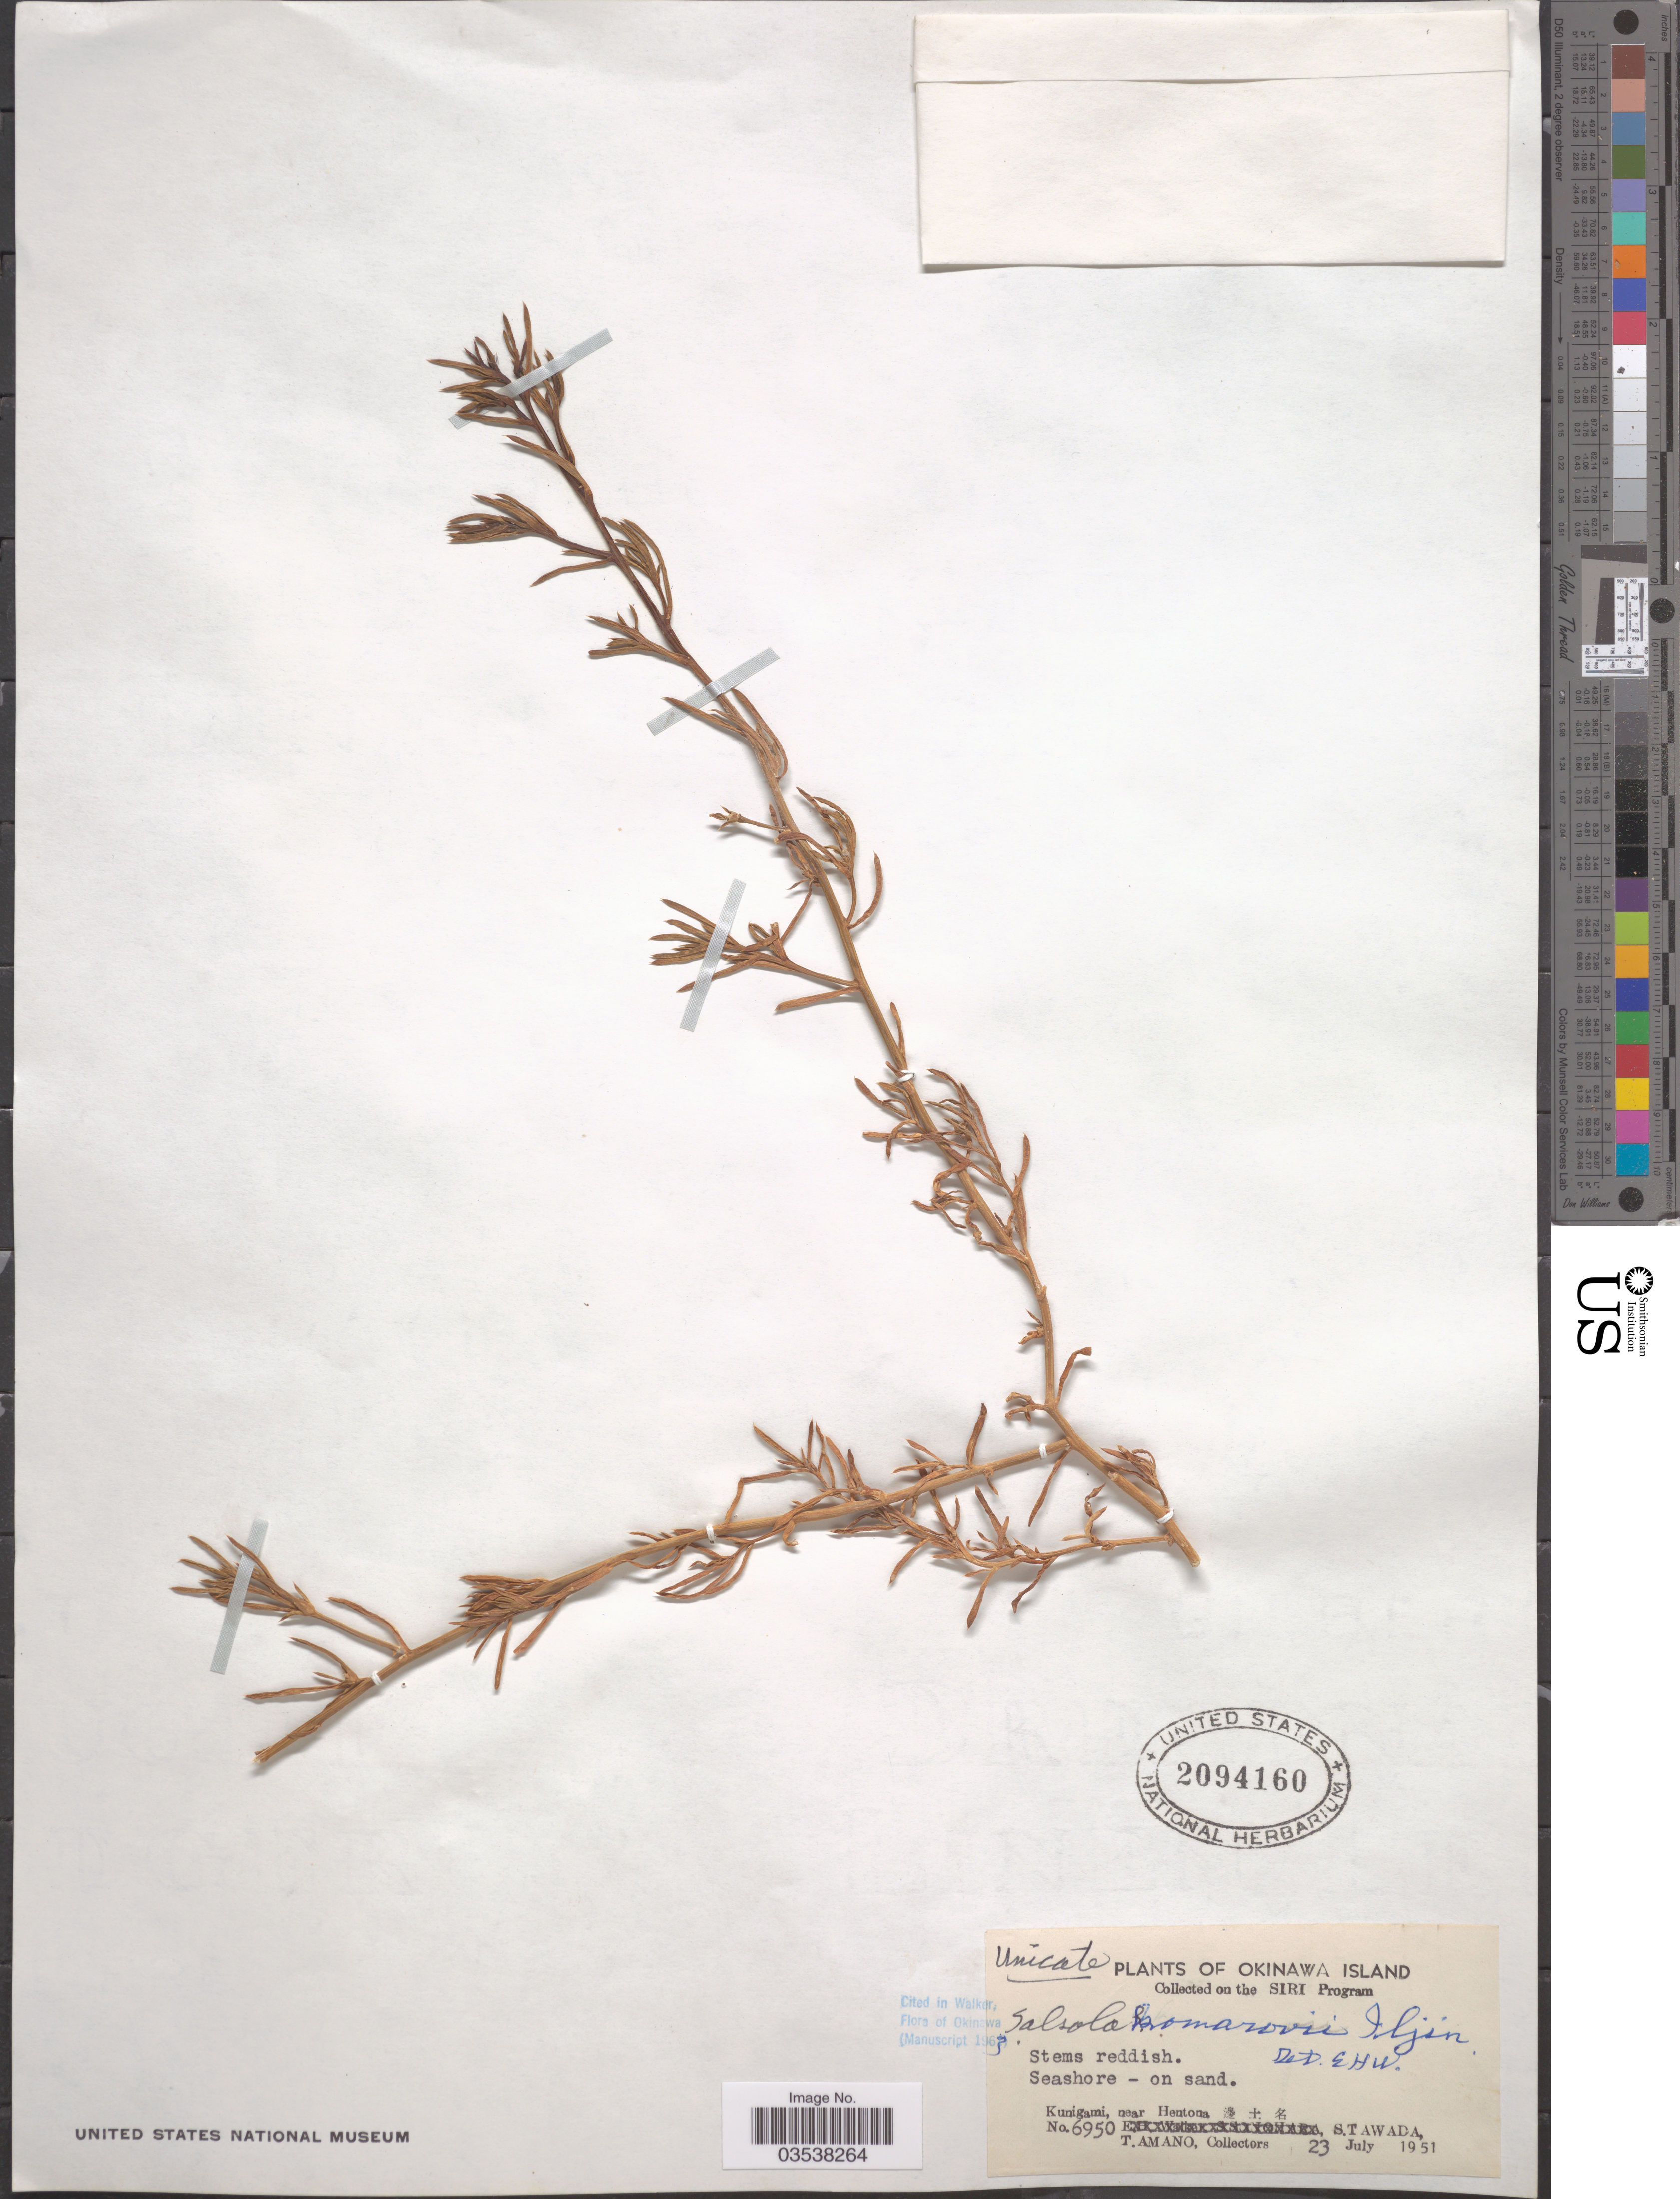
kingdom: Plantae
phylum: Tracheophyta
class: Magnoliopsida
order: Caryophyllales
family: Amaranthaceae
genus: Salsola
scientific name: Salsola komarovii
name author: Iljin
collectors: S. Tawada & T. Amano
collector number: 6950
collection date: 1951-07-23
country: Japan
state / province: Okinawa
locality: Okinawa Island. Kunigami, near Hentona X.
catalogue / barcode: US 2094160